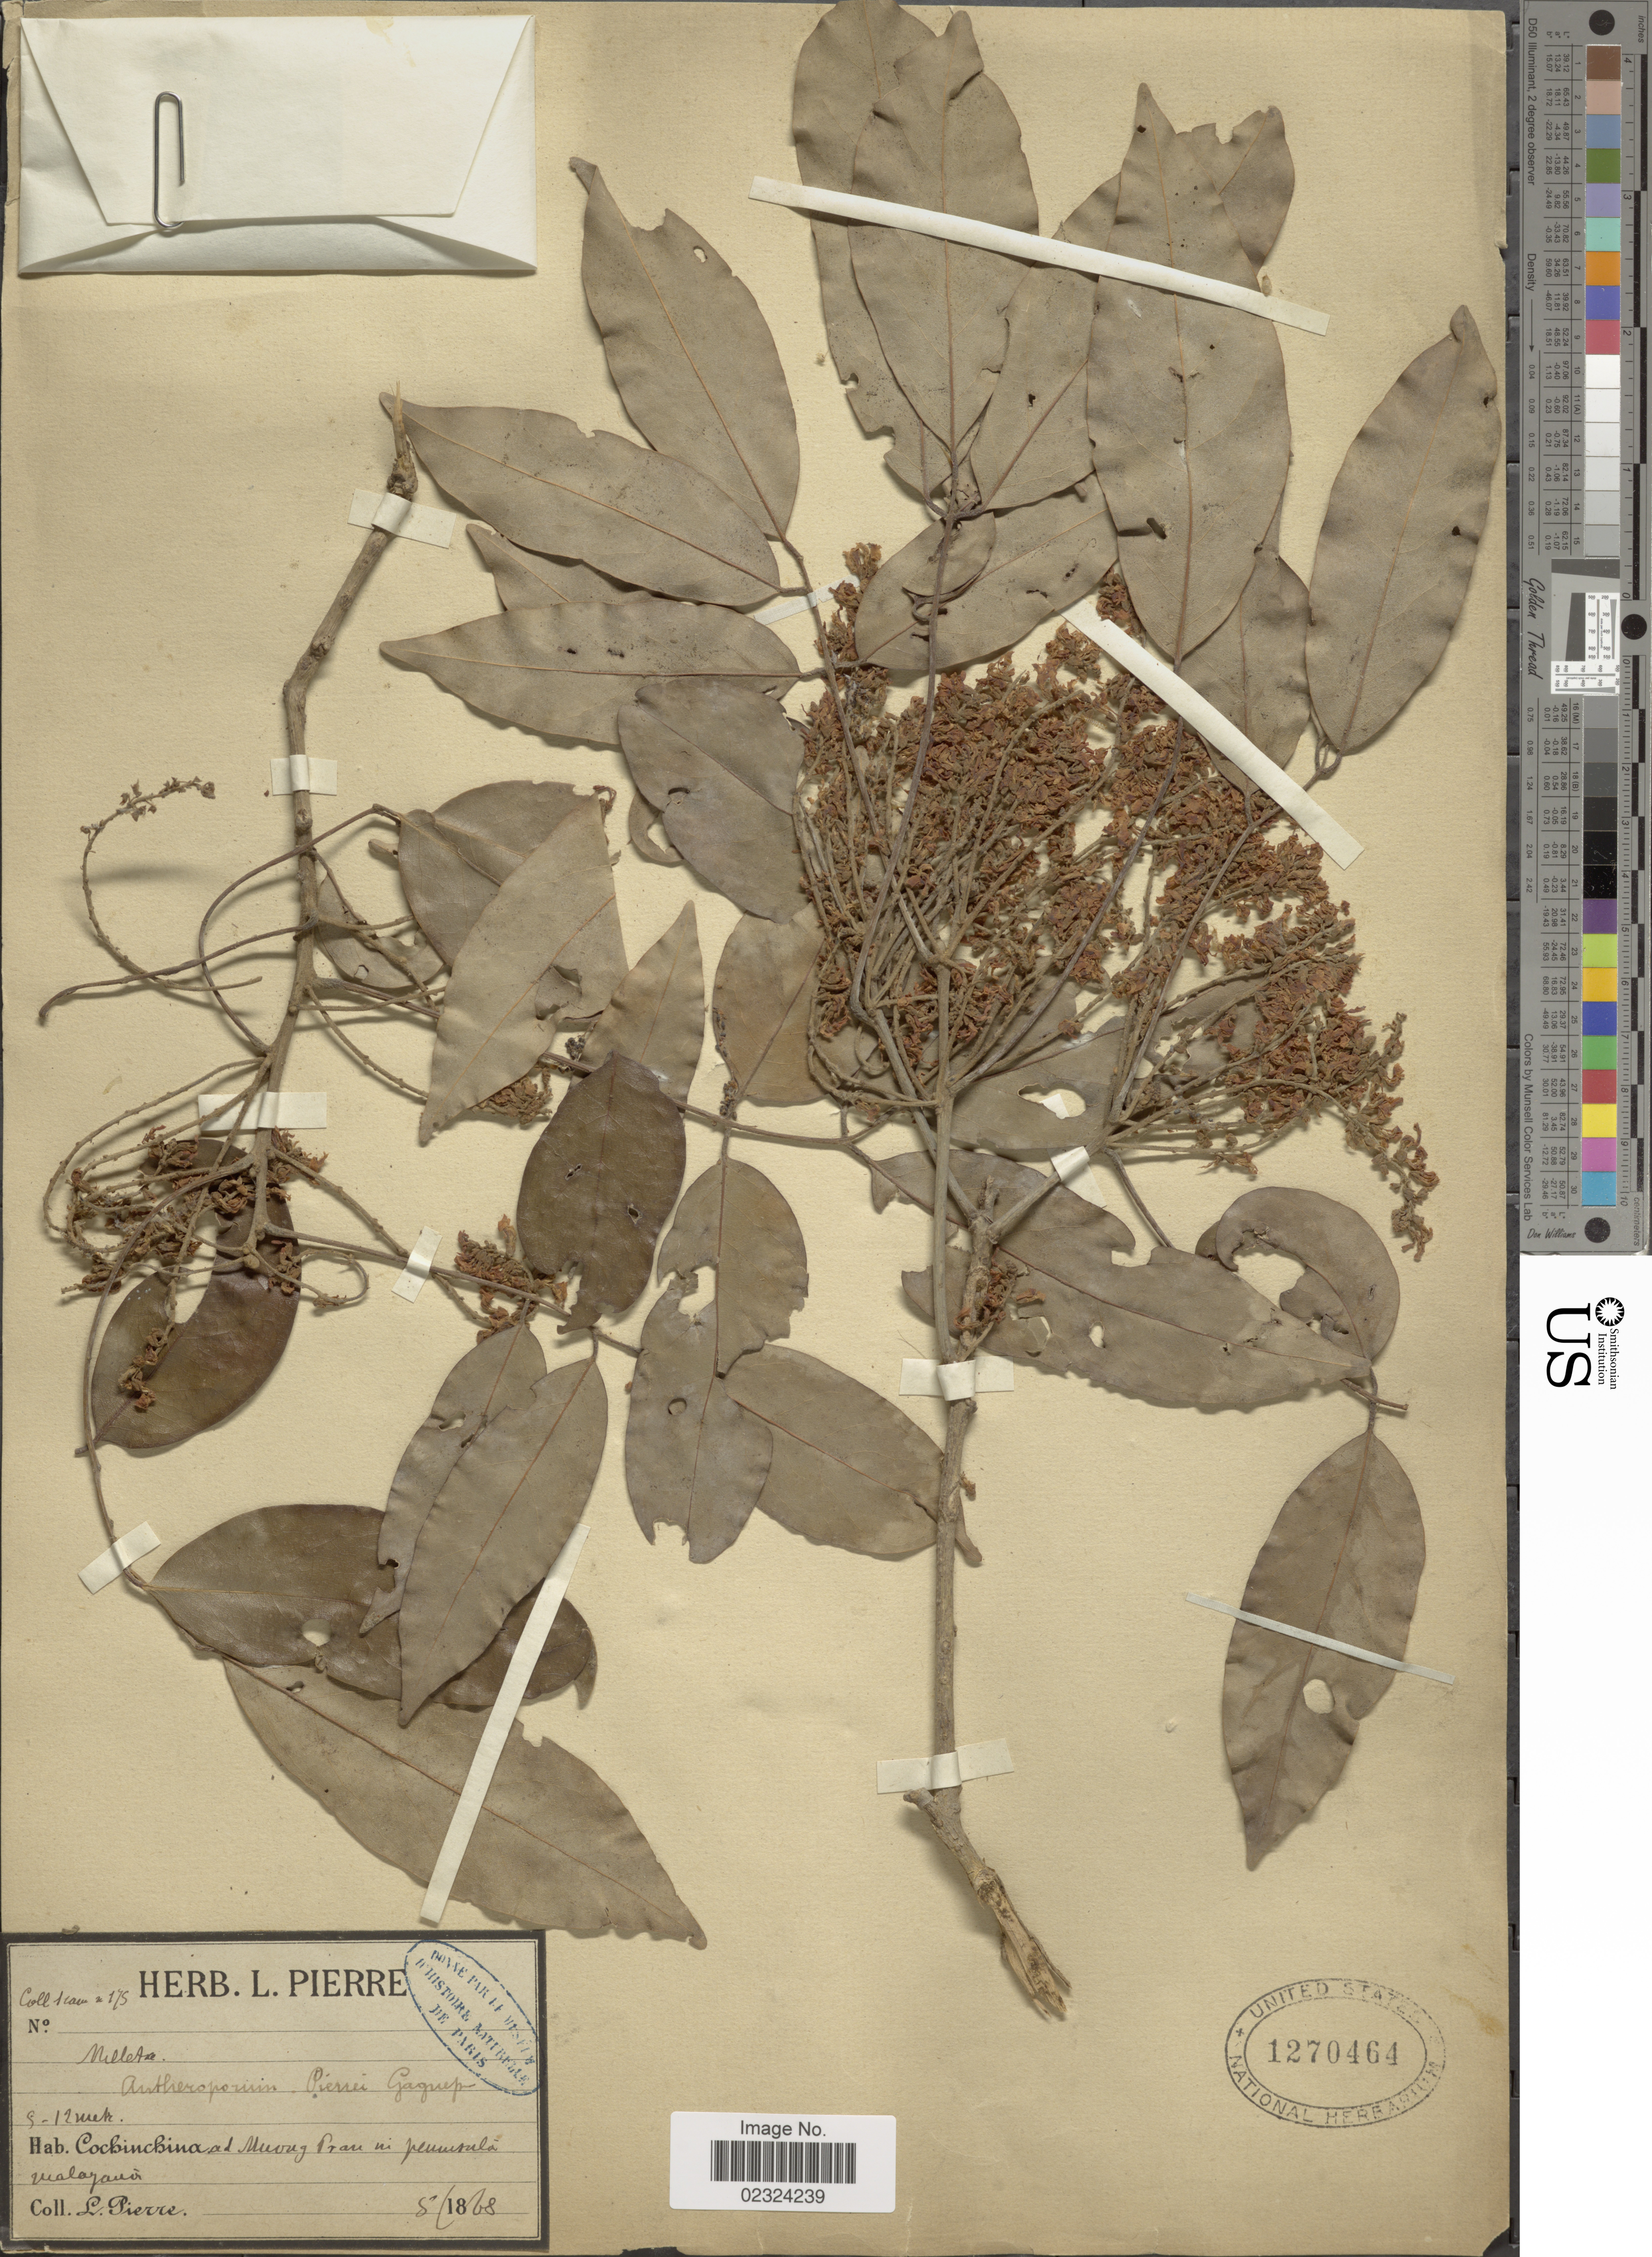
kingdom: Plantae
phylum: Tracheophyta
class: Magnoliopsida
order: Fabales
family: Fabaceae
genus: Millettia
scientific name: Millettia sp.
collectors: L. Pierre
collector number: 175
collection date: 1868-08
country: Vietnam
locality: Cochinchina, ad Muong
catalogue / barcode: US 1270464